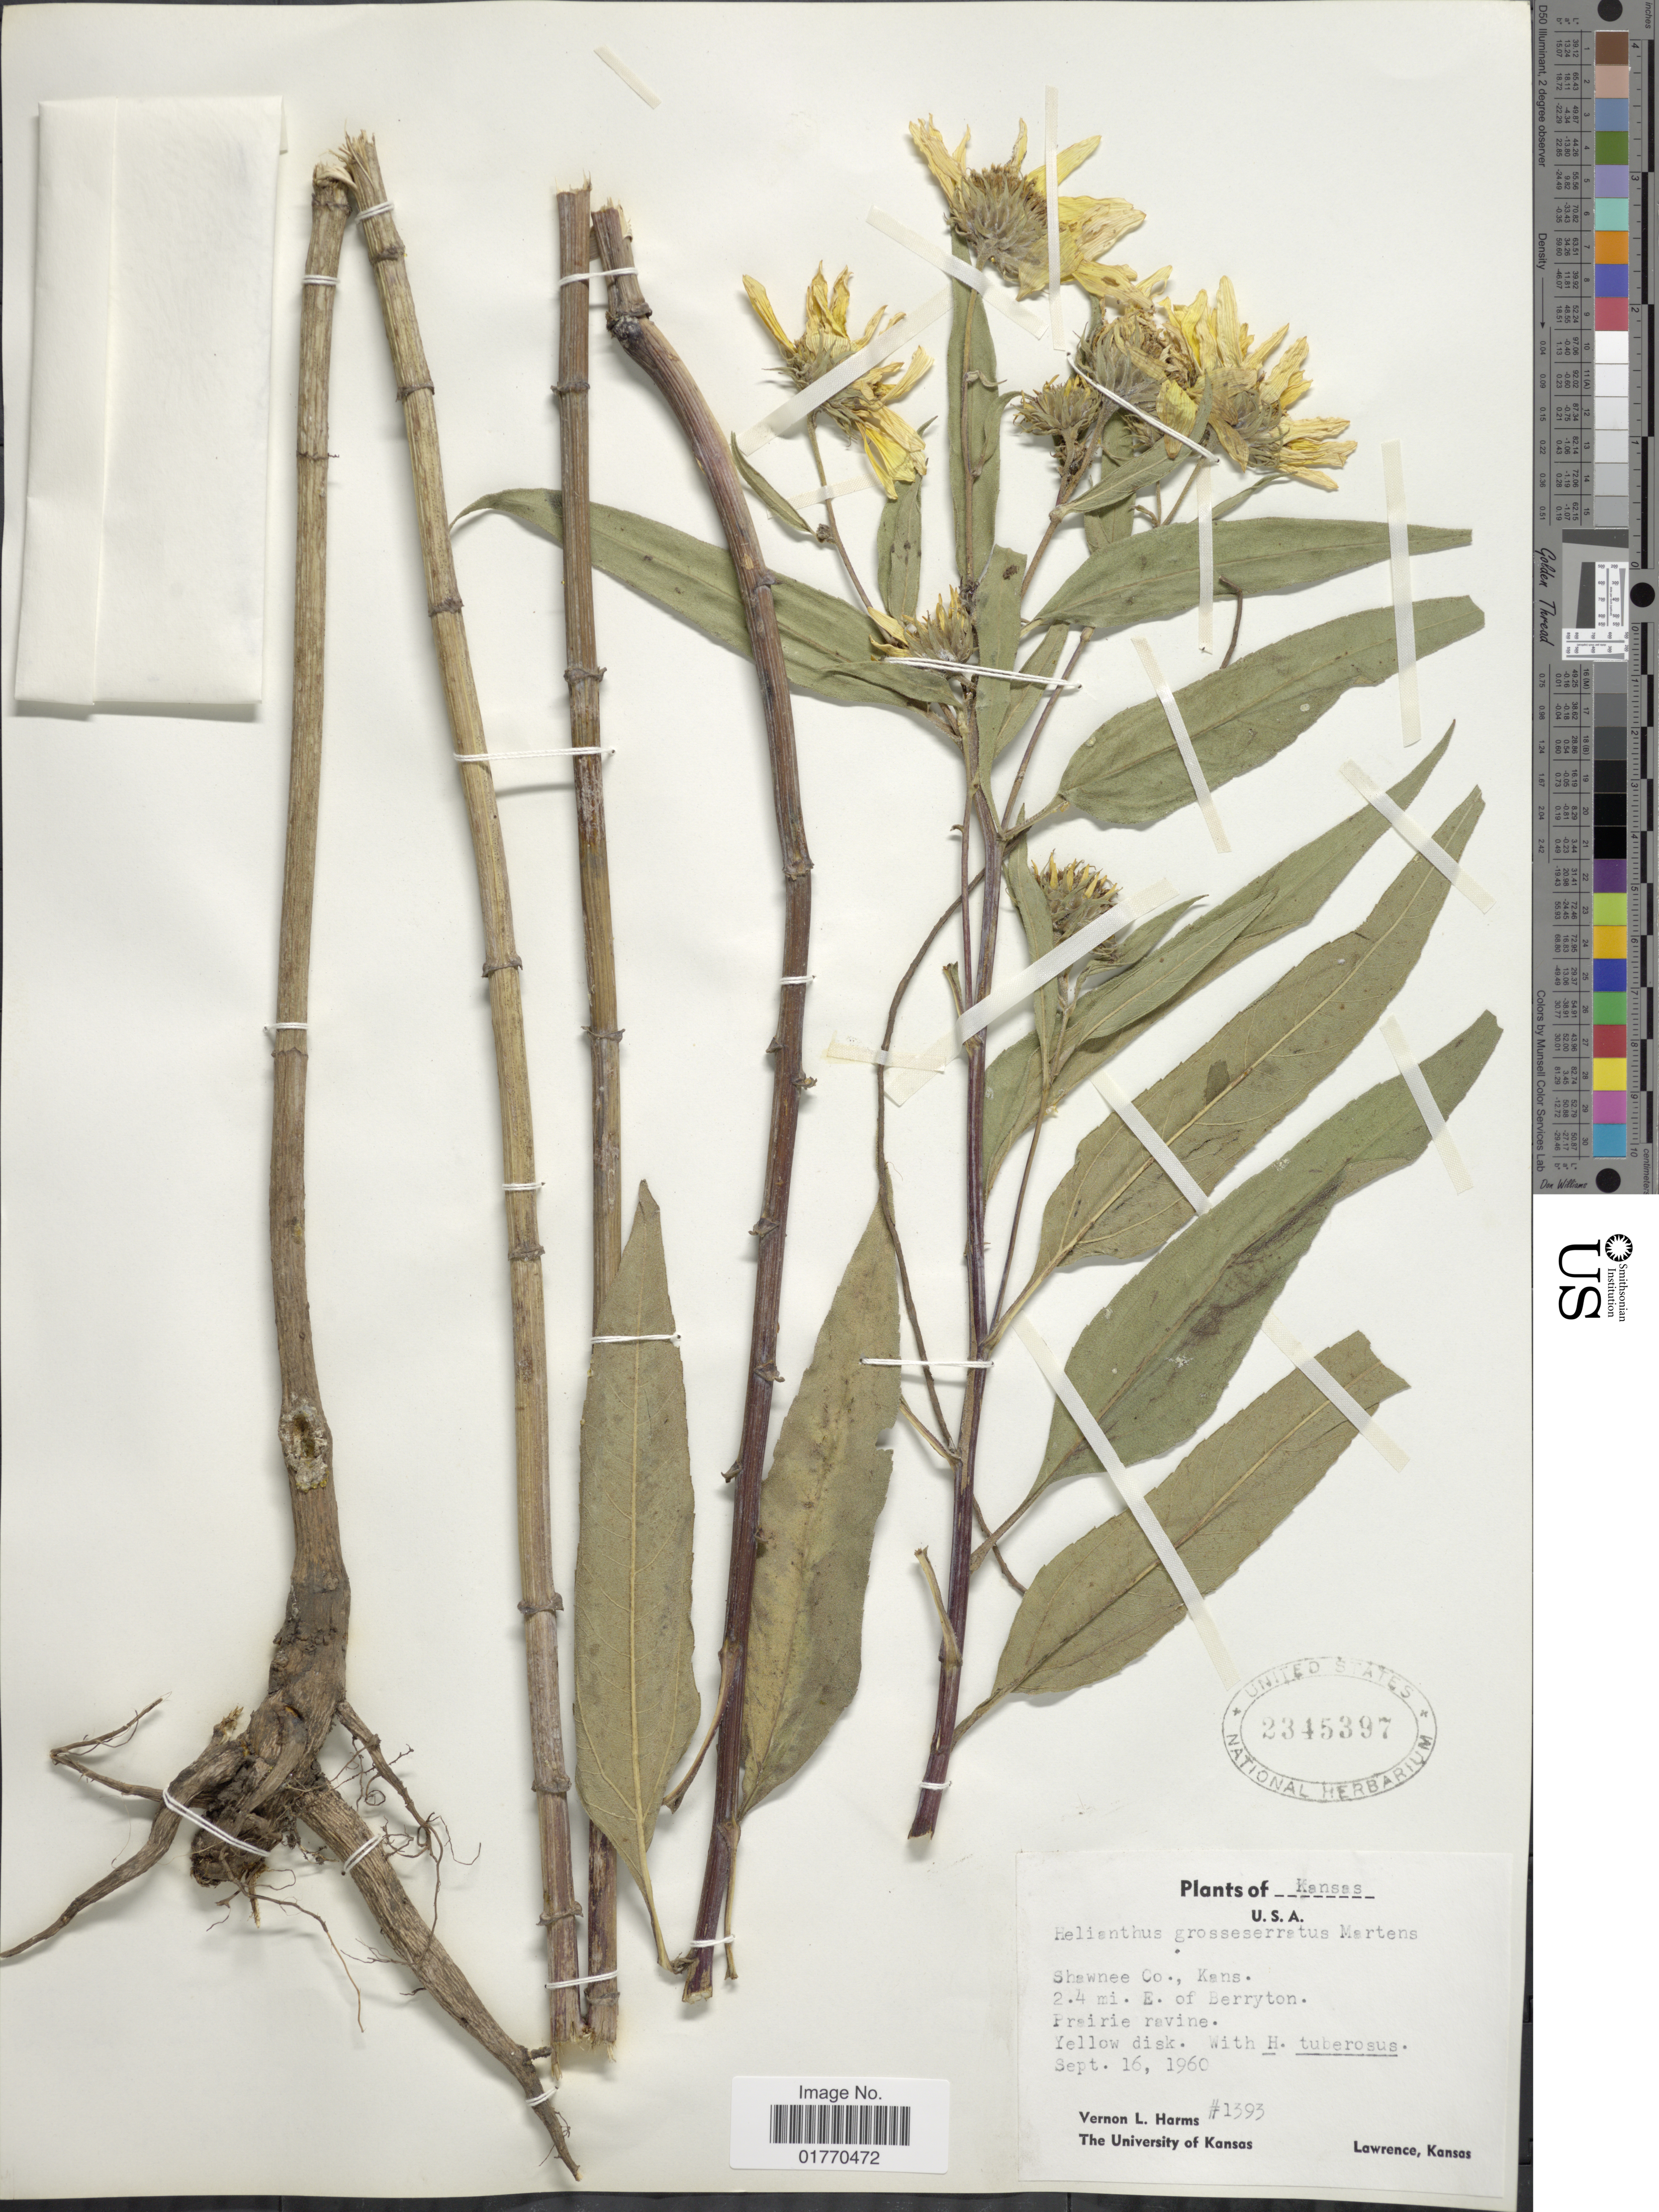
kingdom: Plantae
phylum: Tracheophyta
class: Magnoliopsida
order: Asterales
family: Asteraceae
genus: Helianthus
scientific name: Helianthus grosseserratus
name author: M. Martens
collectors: V. Harms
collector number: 1393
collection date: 1960-09-16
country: United States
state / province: Kansas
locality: Shawnee Co., Kans. 2.4 mi. E of Berryton. Prairie ravine, Lawrence, Kansas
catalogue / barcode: US 2345397